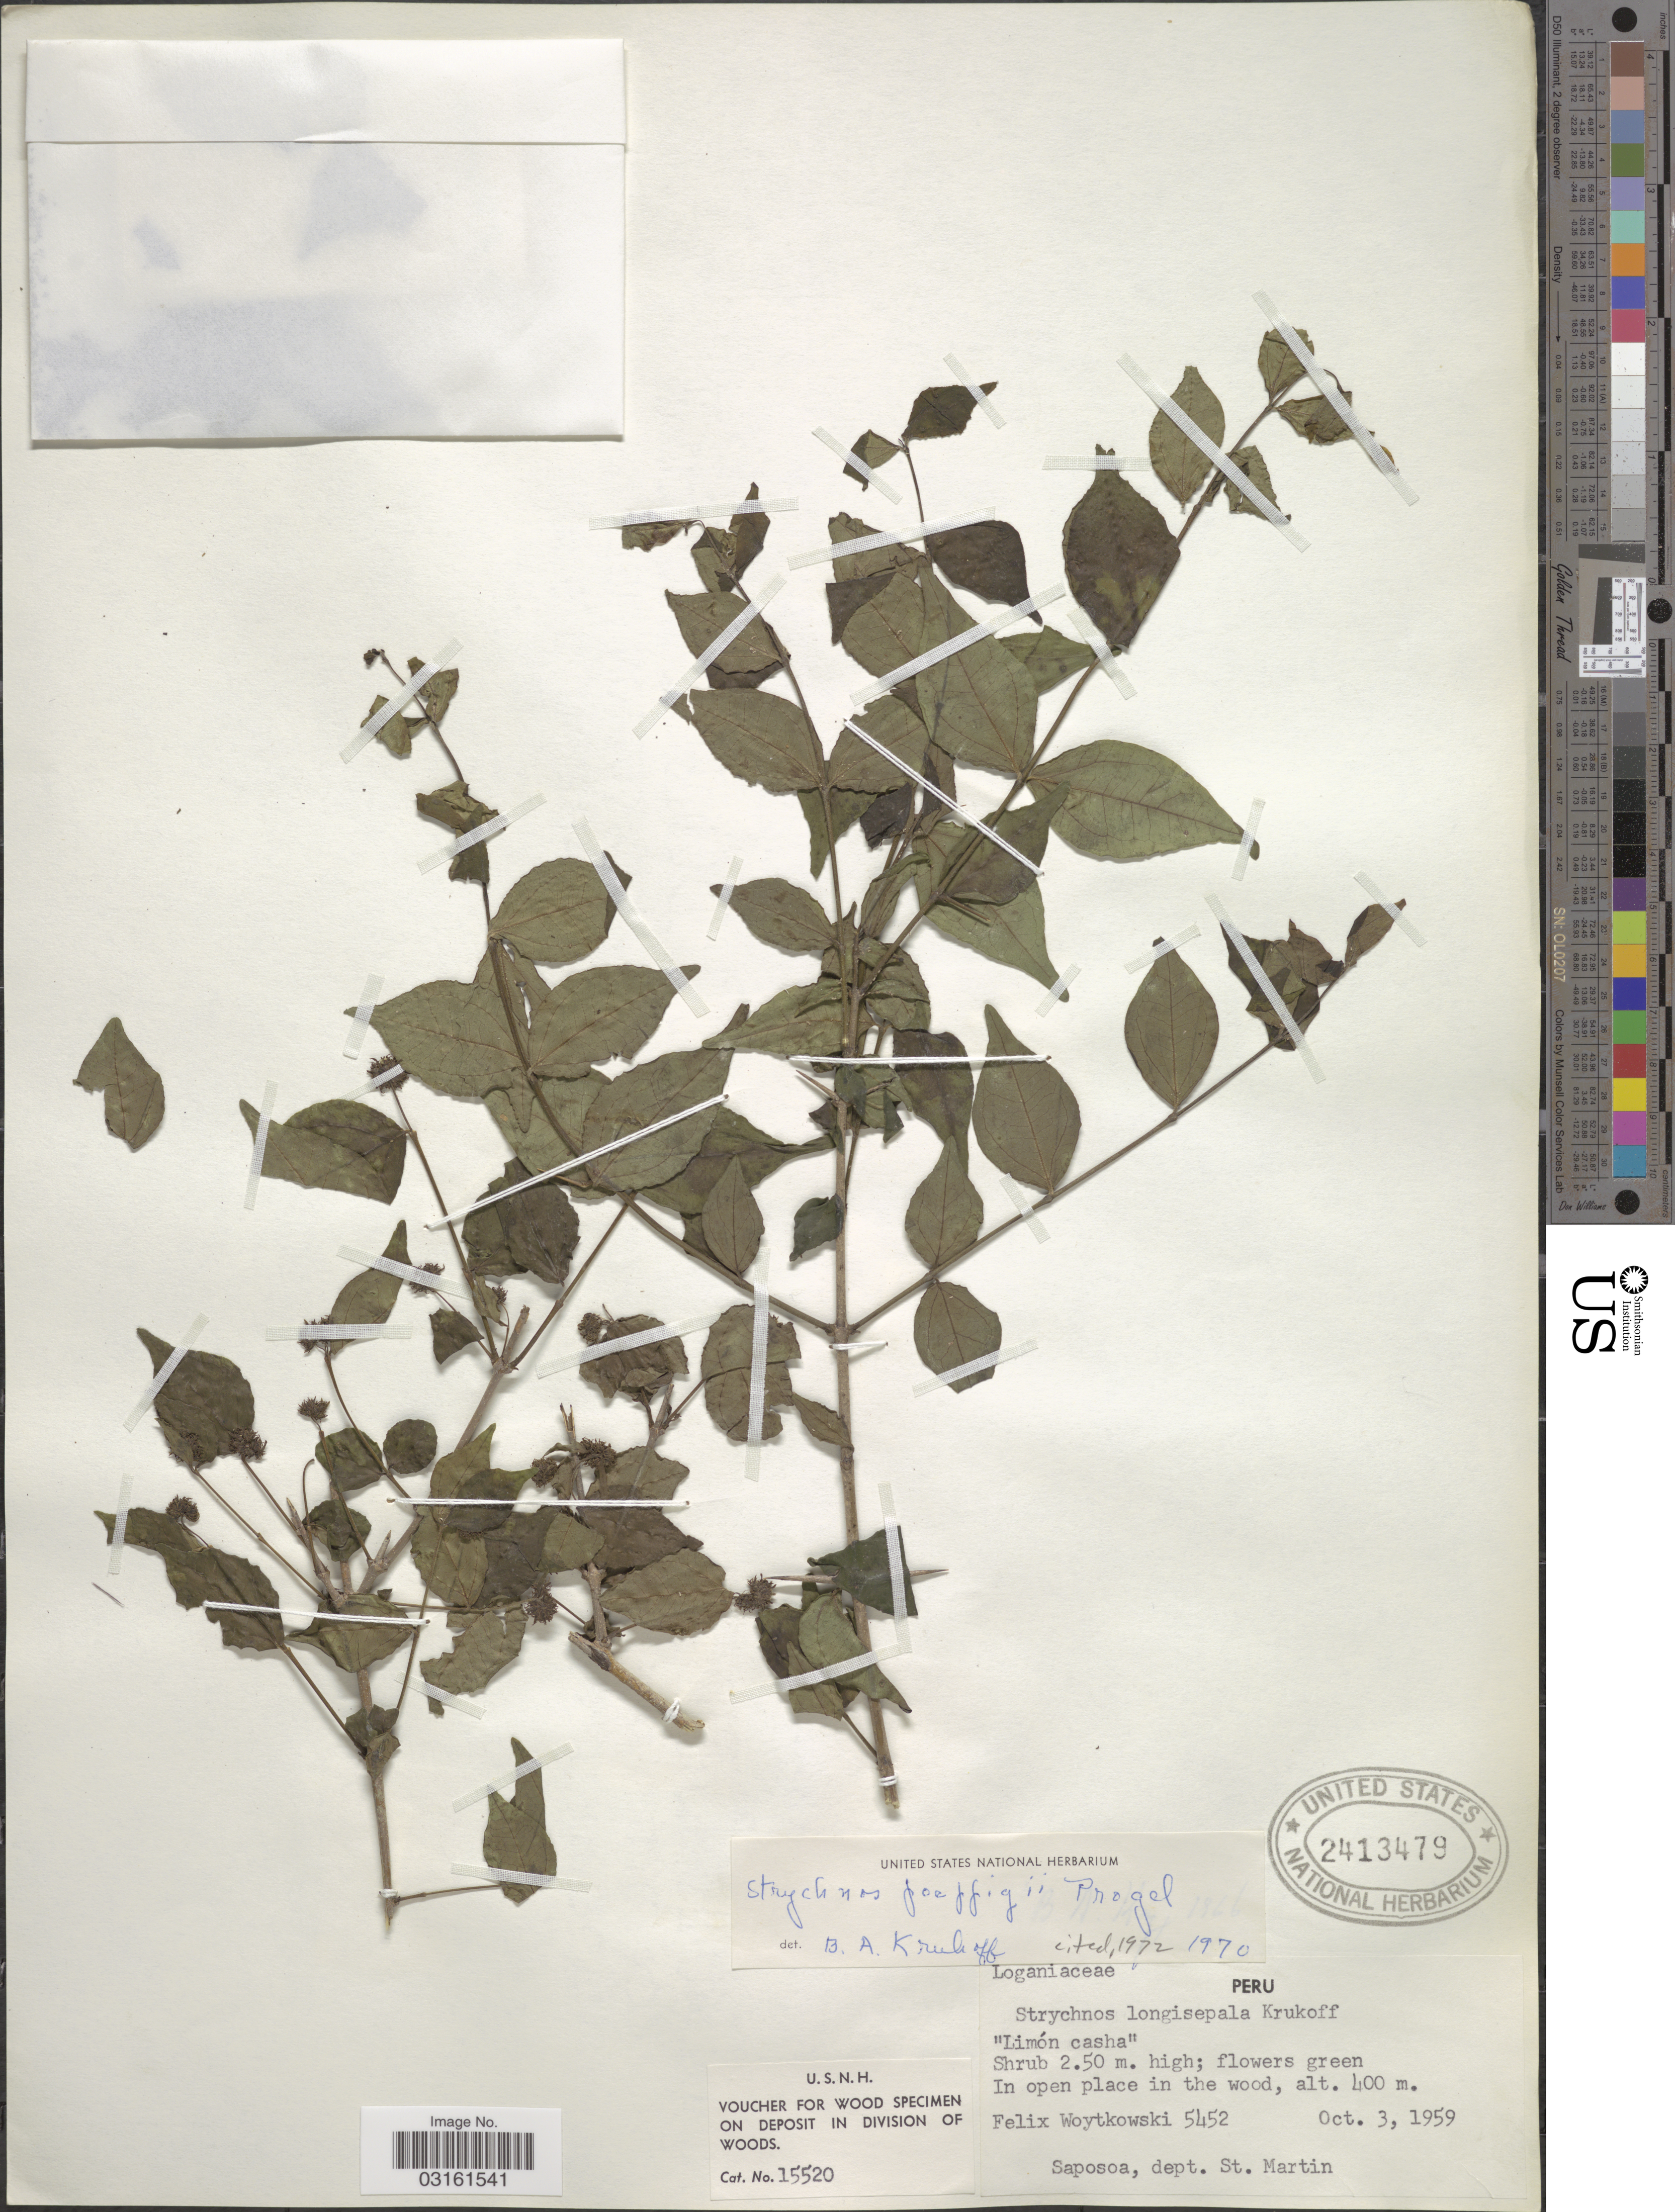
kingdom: Plantae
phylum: Tracheophyta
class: Magnoliopsida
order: Gentianales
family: Loganiaceae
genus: Strychnos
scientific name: Strychnos poeppigii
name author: Progel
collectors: F. Woytkowski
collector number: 5452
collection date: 1959-10-03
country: Peru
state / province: San Martín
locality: Saposoa, dept. St. Martin.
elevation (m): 400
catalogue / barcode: US 2413479